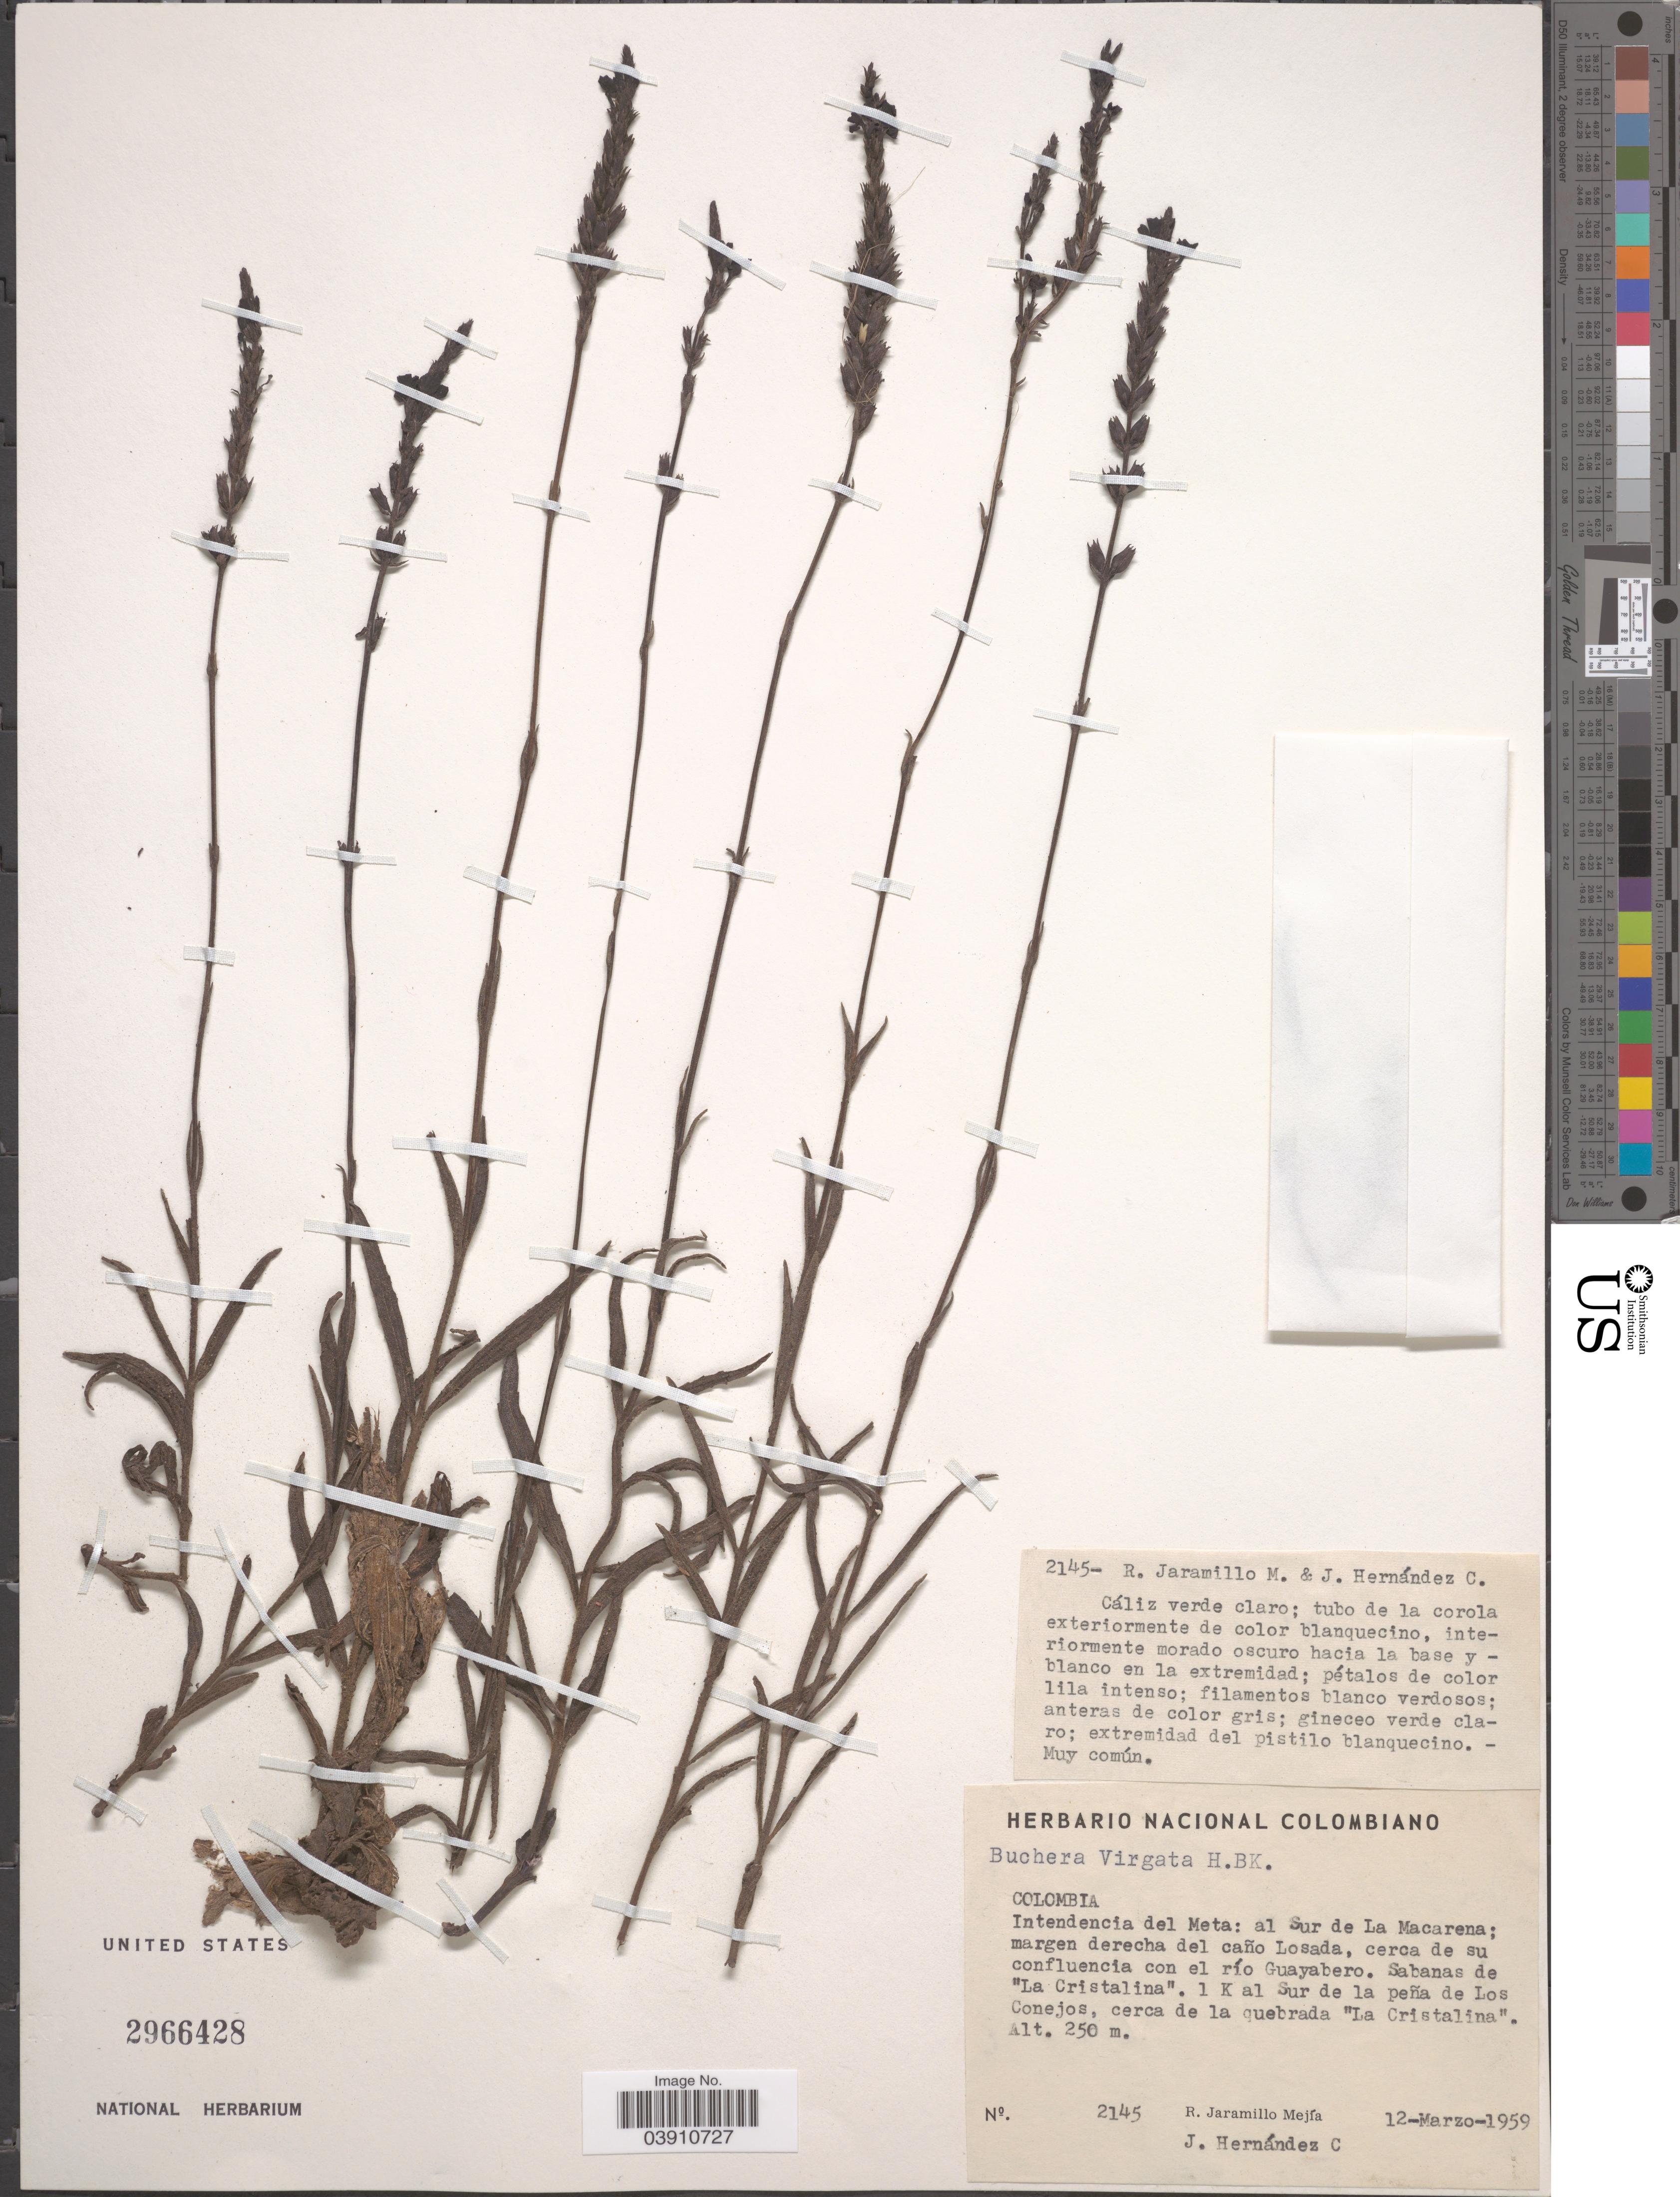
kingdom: Plantae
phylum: Tracheophyta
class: Magnoliopsida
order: Lamiales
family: Orobanchaceae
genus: Buchnera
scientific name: Buchnera virgata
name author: Kunth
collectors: R. Jaramillo M. & J. Hernandez Camacho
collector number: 2145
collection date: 1959-03-12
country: Colombia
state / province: Meta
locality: Intendencia del Meta: al Sur de La Macarena; margen derecha del caño Losada, cerca de su confluencia con el río Guayabero. Sabanas de "La Cristalina". 1 K al Sur de la peña de Los Conejos, cerca de la quebrada "La Cristalina".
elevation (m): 250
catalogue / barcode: US 2966428